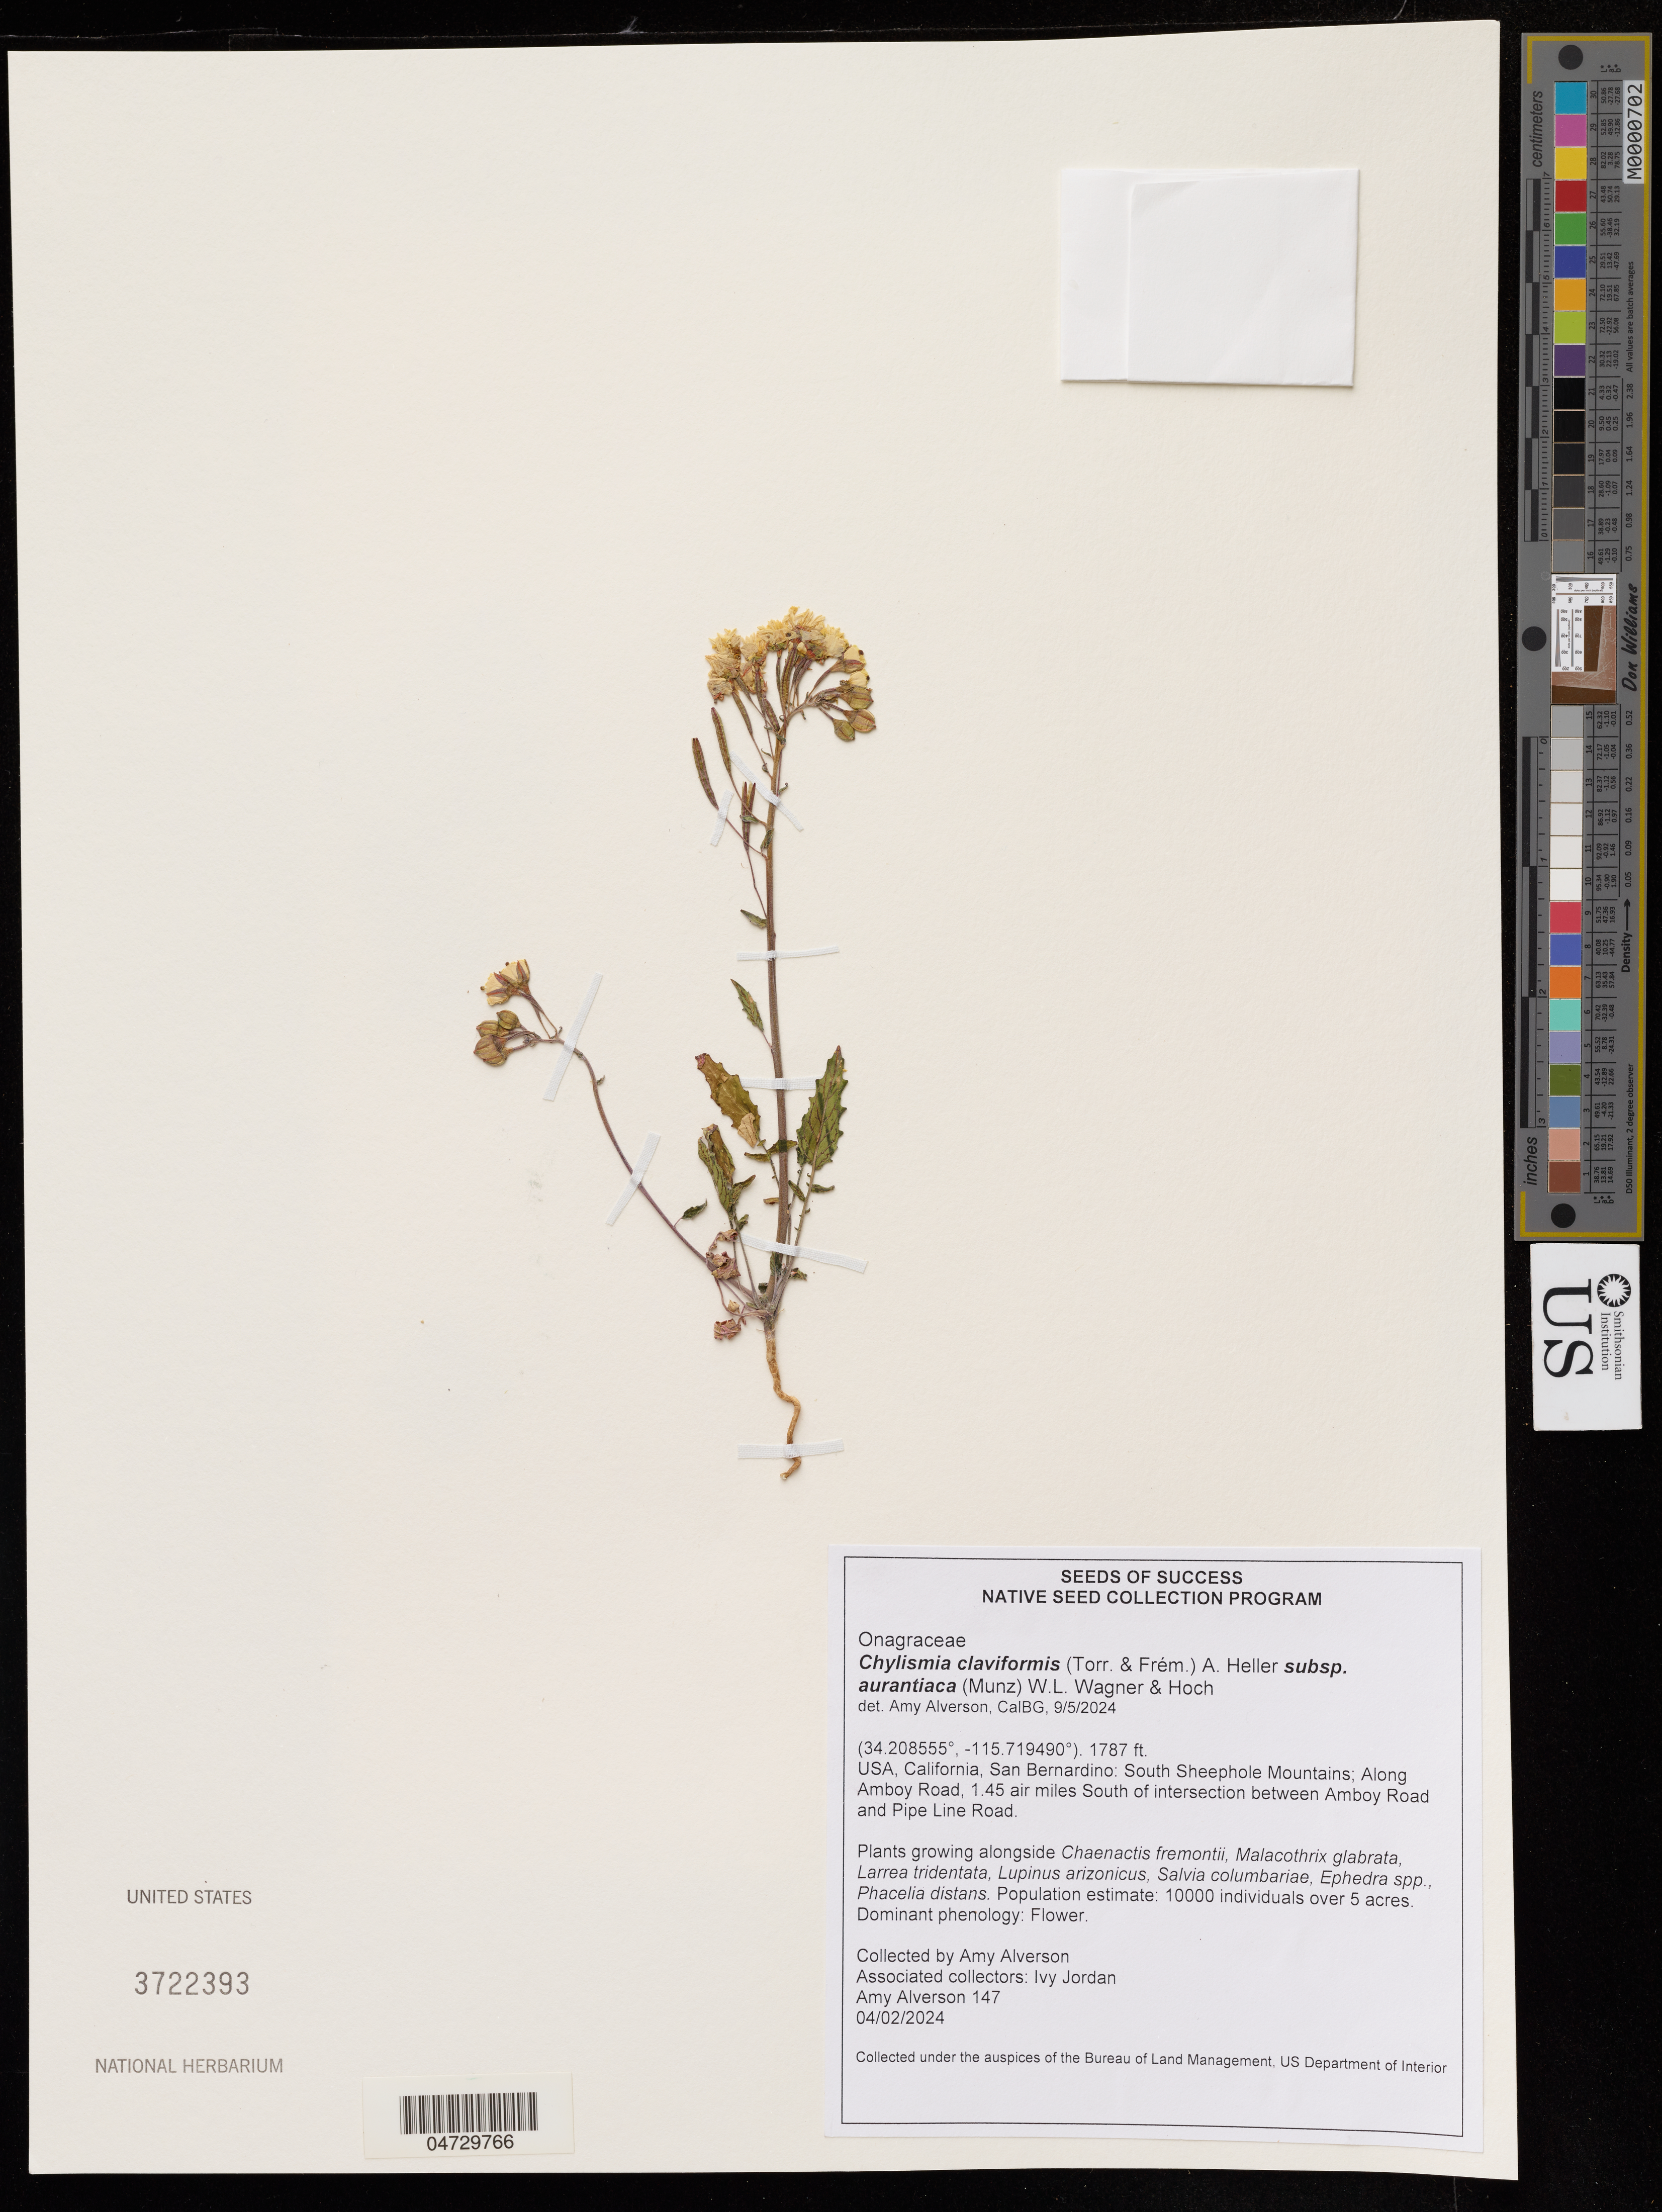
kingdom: Plantae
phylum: Tracheophyta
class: Magnoliopsida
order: Myrtales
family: Onagraceae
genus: Chylismia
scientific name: Chylismia claviformis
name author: (Torr. & Frém.) A. Heller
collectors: A. Alverson & I. Jordan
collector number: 147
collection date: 2024-04-02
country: United States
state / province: California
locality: San Bernardino: South Sheephole Mountains; Along Amboy Road, 1.45 air miles South of intersection between Amboy Road and Pipe Line Road.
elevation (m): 545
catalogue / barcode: US 3722393